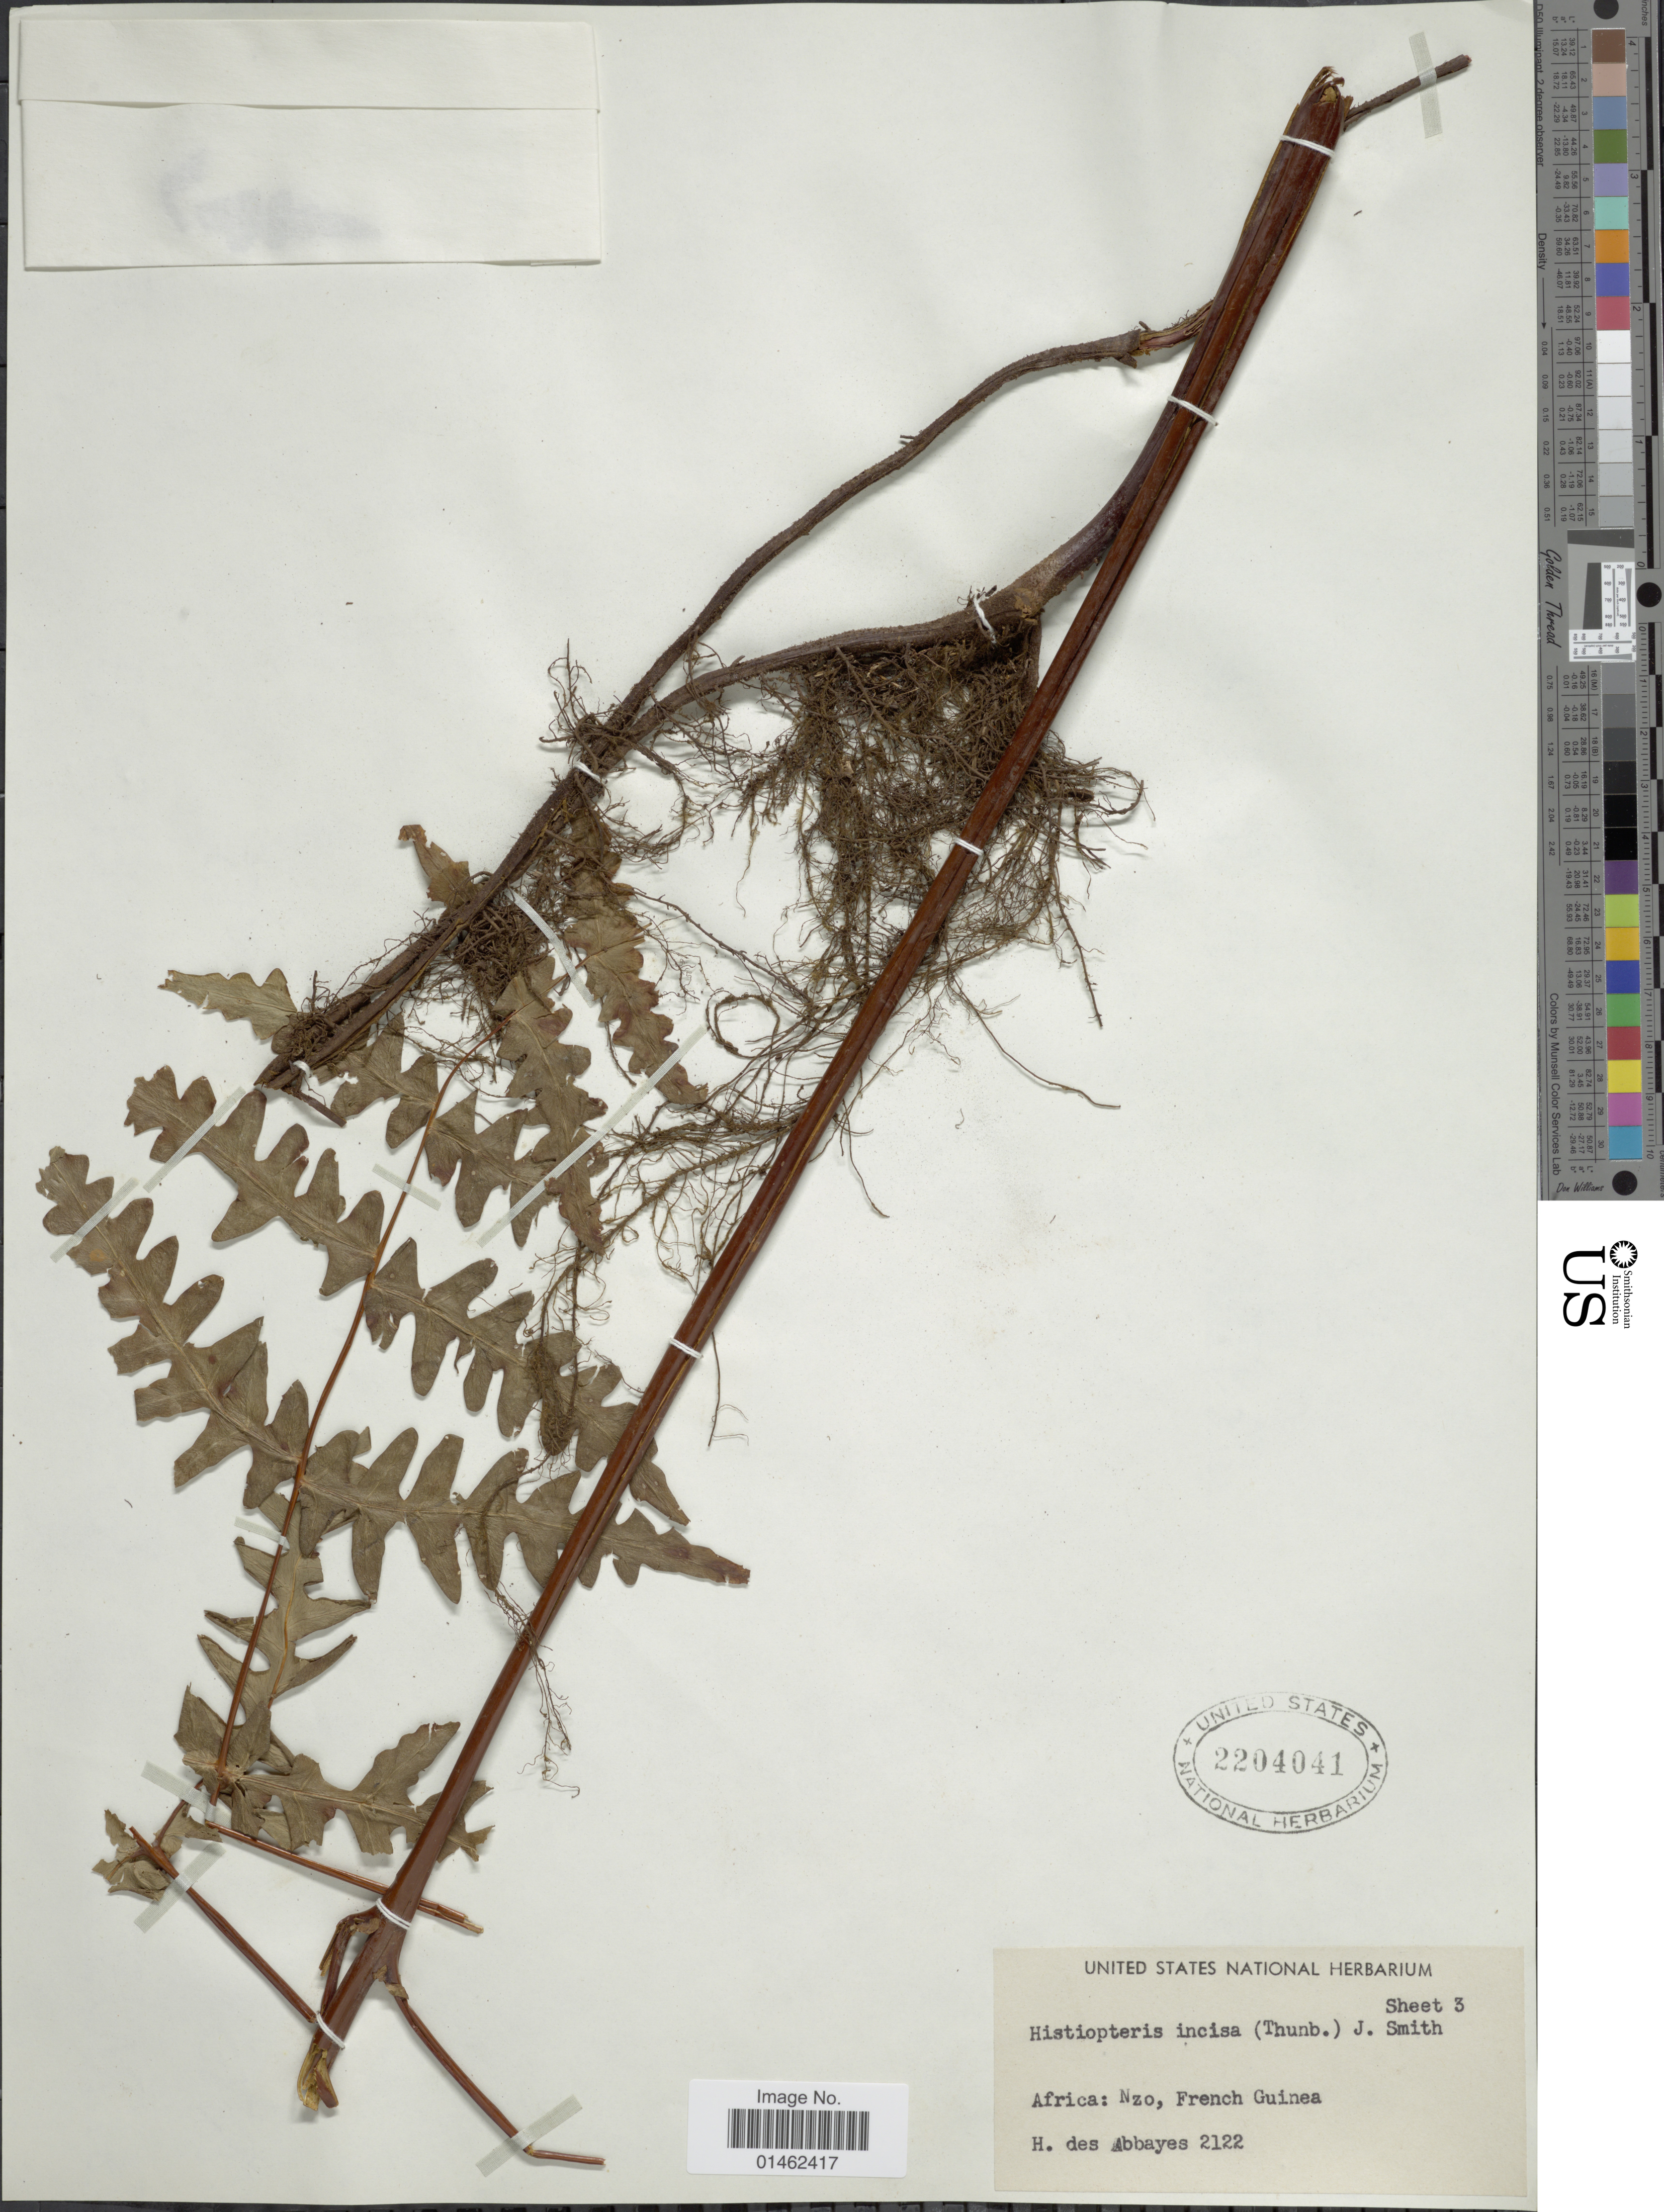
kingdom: Plantae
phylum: Tracheophyta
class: Polypodiopsida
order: Polypodiales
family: Dennstaedtiaceae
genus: Histiopteris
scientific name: Histiopteris incisa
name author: (Thunb.) J. Sm.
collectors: H. R. Abbayes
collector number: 2122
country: Guinea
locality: Africa: Nzo, French Guinea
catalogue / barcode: US 2204041